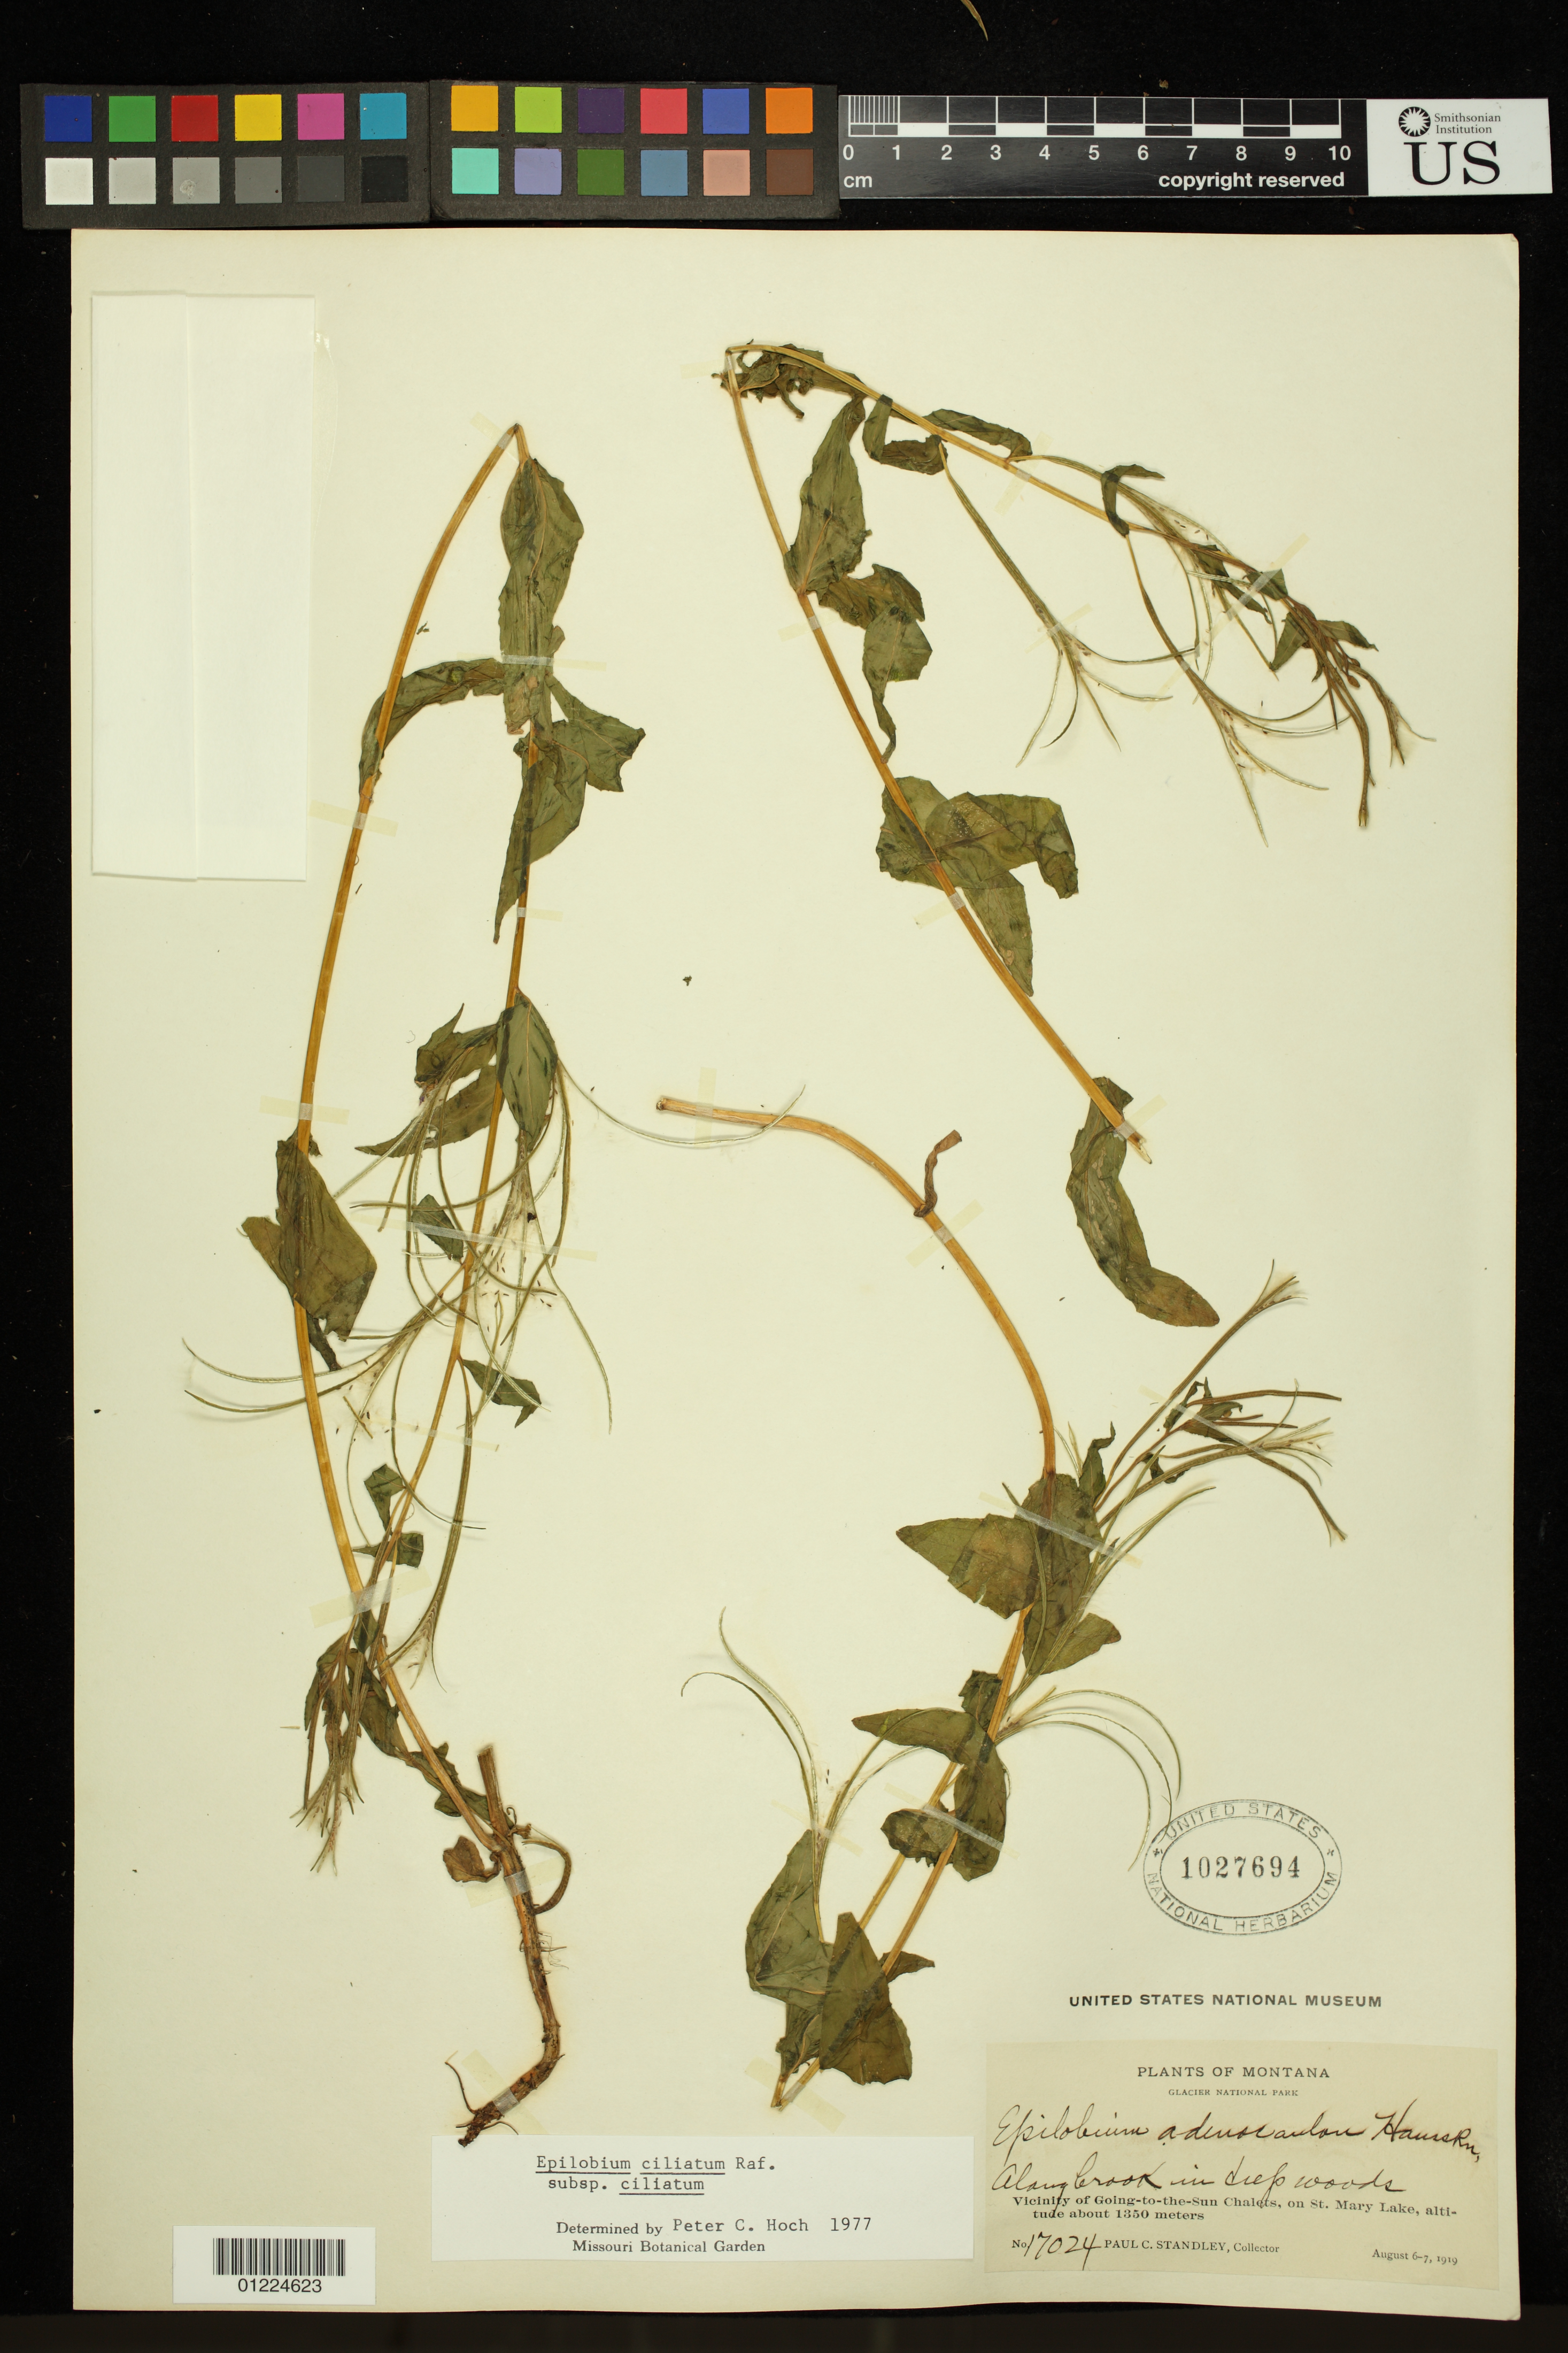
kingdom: Plantae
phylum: Tracheophyta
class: Magnoliopsida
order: Myrtales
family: Onagraceae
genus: Epilobium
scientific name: Epilobium ciliatum subsp. ciliatum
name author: Raf.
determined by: Hoch, P. C.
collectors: P. C. Standley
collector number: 17024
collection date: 1919-08-06,1919-08-07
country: United States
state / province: Montana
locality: Vicinity of Going- to- the- Sun Chalets, on St. Mary Lake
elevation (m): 1350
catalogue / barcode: US 1027694